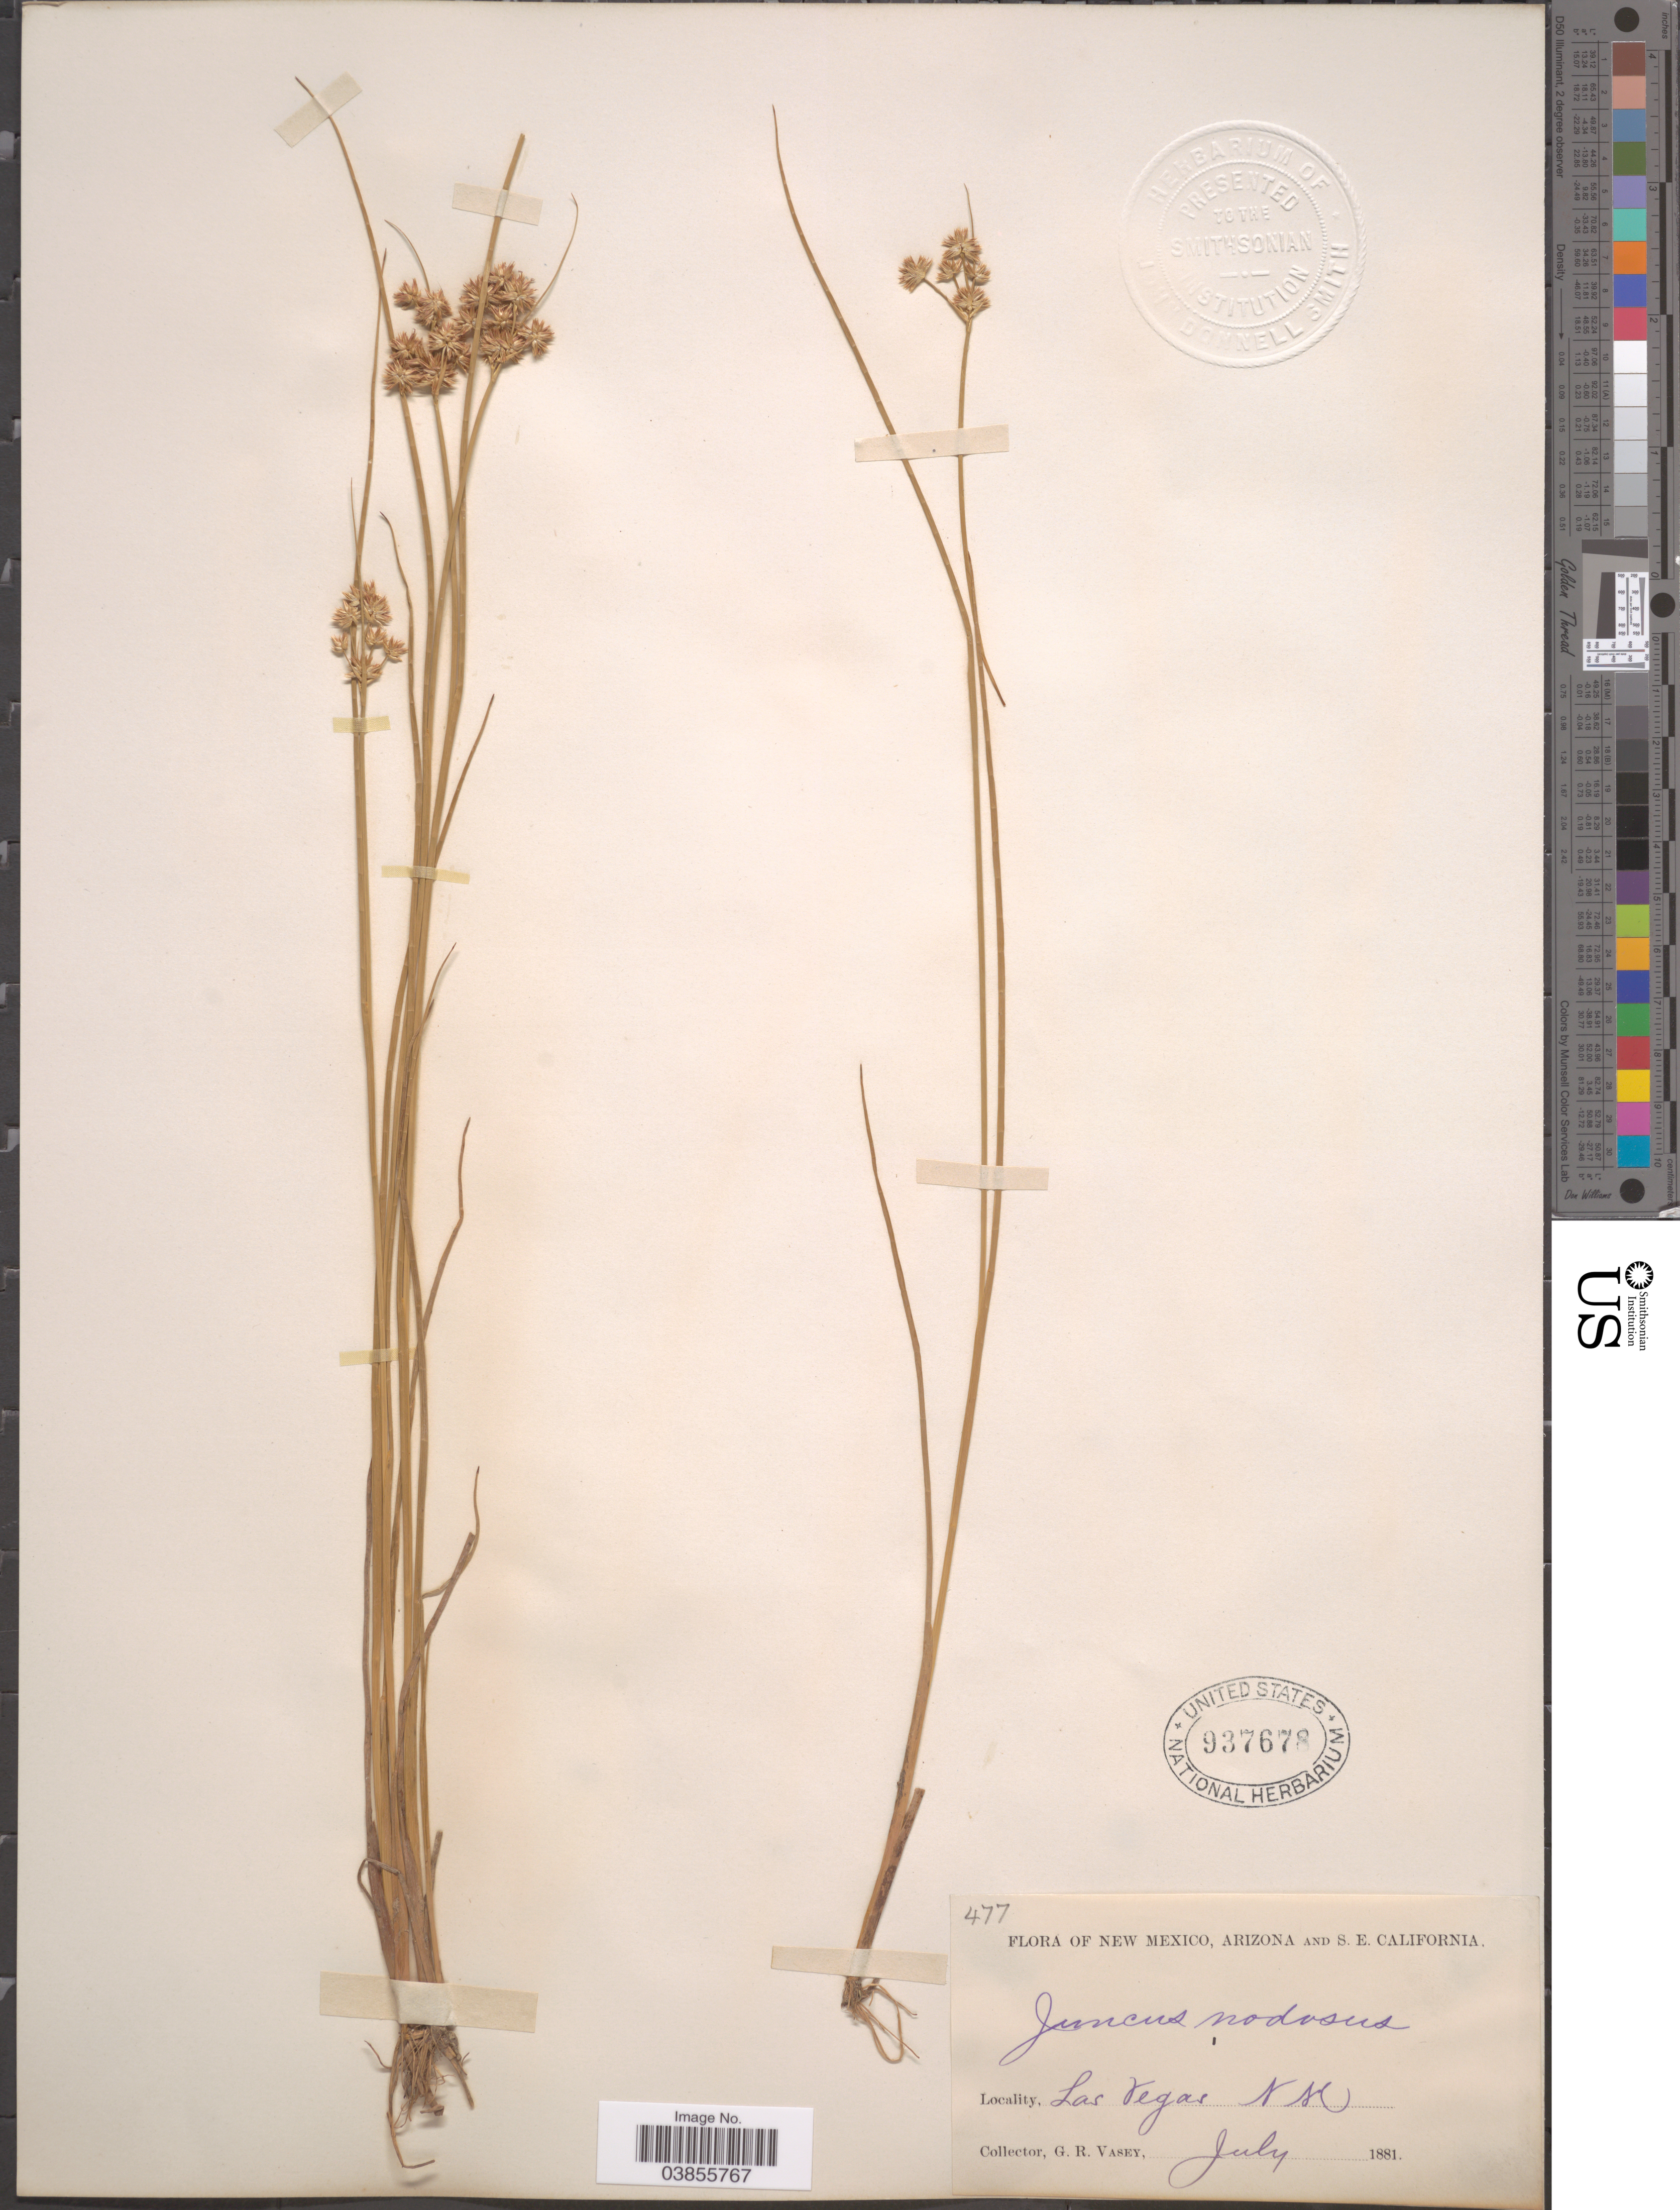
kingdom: Plantae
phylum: Tracheophyta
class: Liliopsida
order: Poales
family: Juncaceae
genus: Juncus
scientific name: Juncus nodosus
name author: L.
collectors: G. R. Vasey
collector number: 477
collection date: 1881-07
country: United States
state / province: New Hampshire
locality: Las Vegas.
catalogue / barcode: US 937678